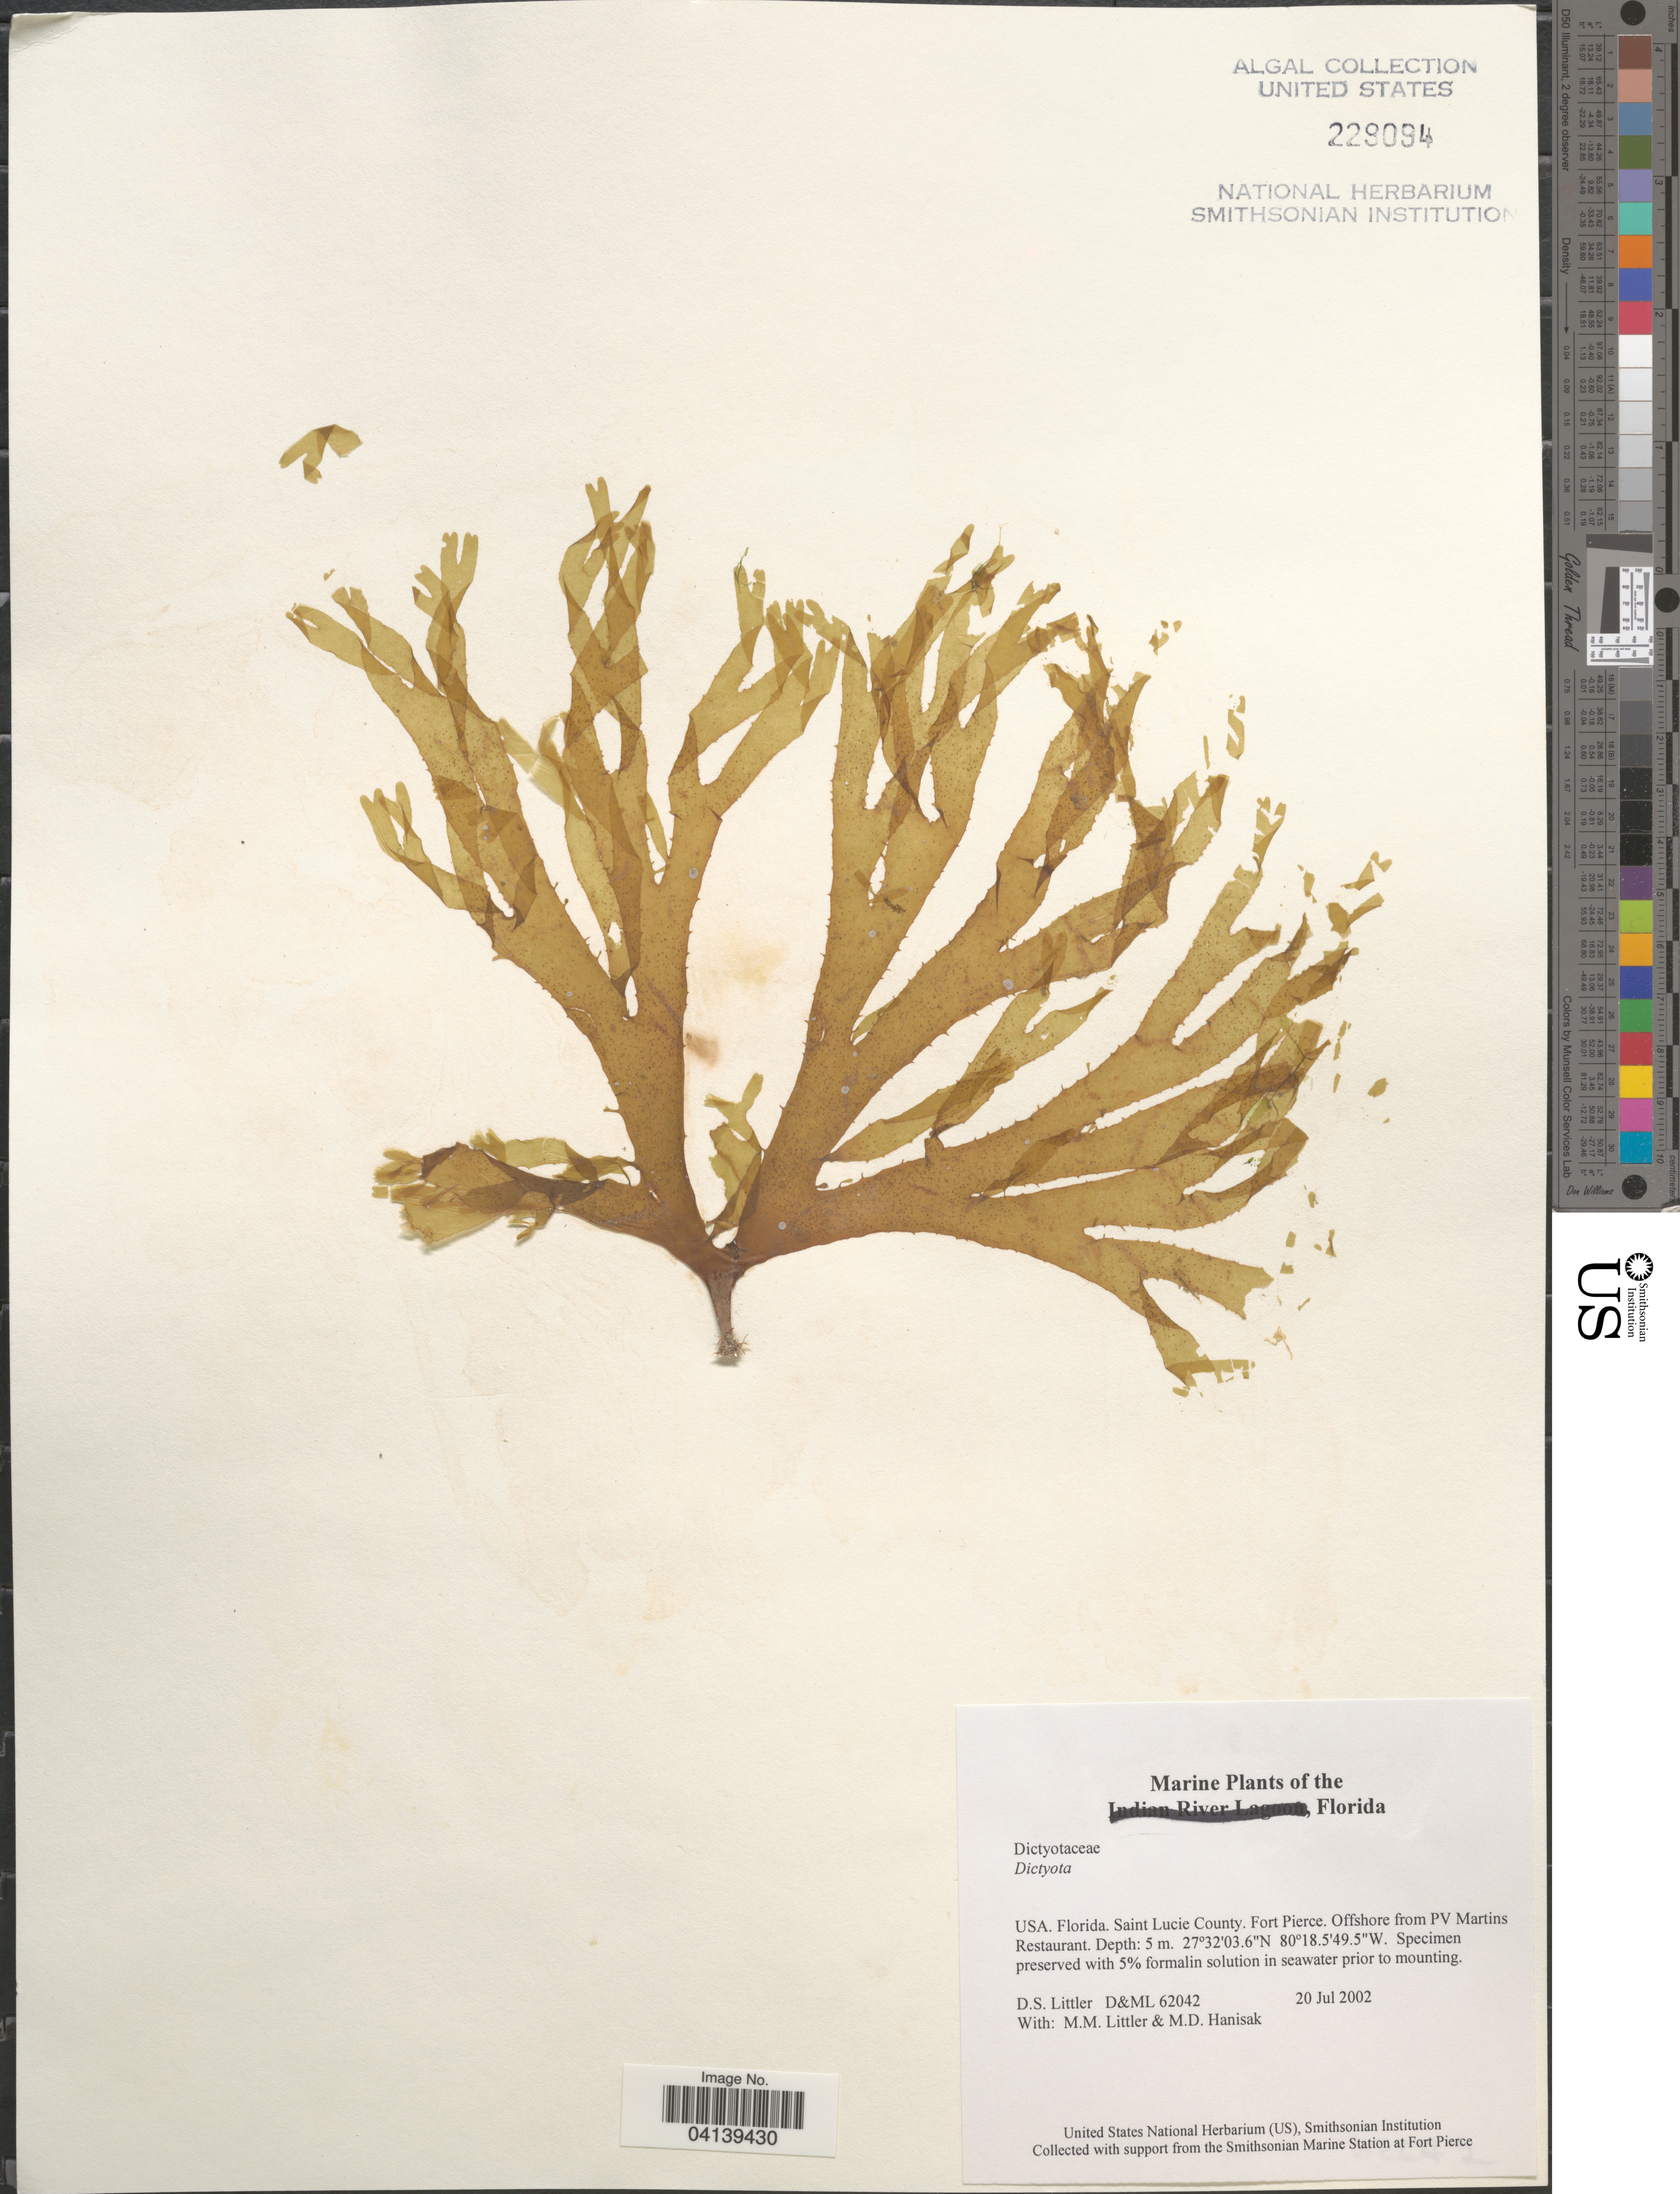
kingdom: Chromista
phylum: Ochrophyta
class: Phaeophyceae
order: Dictyotales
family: Dictyotaceae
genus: Dictyota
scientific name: Dictyota sp.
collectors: D. S. Littler & M. Hanisak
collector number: D&ML62042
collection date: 2002-07-20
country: United States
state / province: Florida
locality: Saint Lucie County. Fort Pierce. Offshore from PV Martins Restaurant.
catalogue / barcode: US 229094